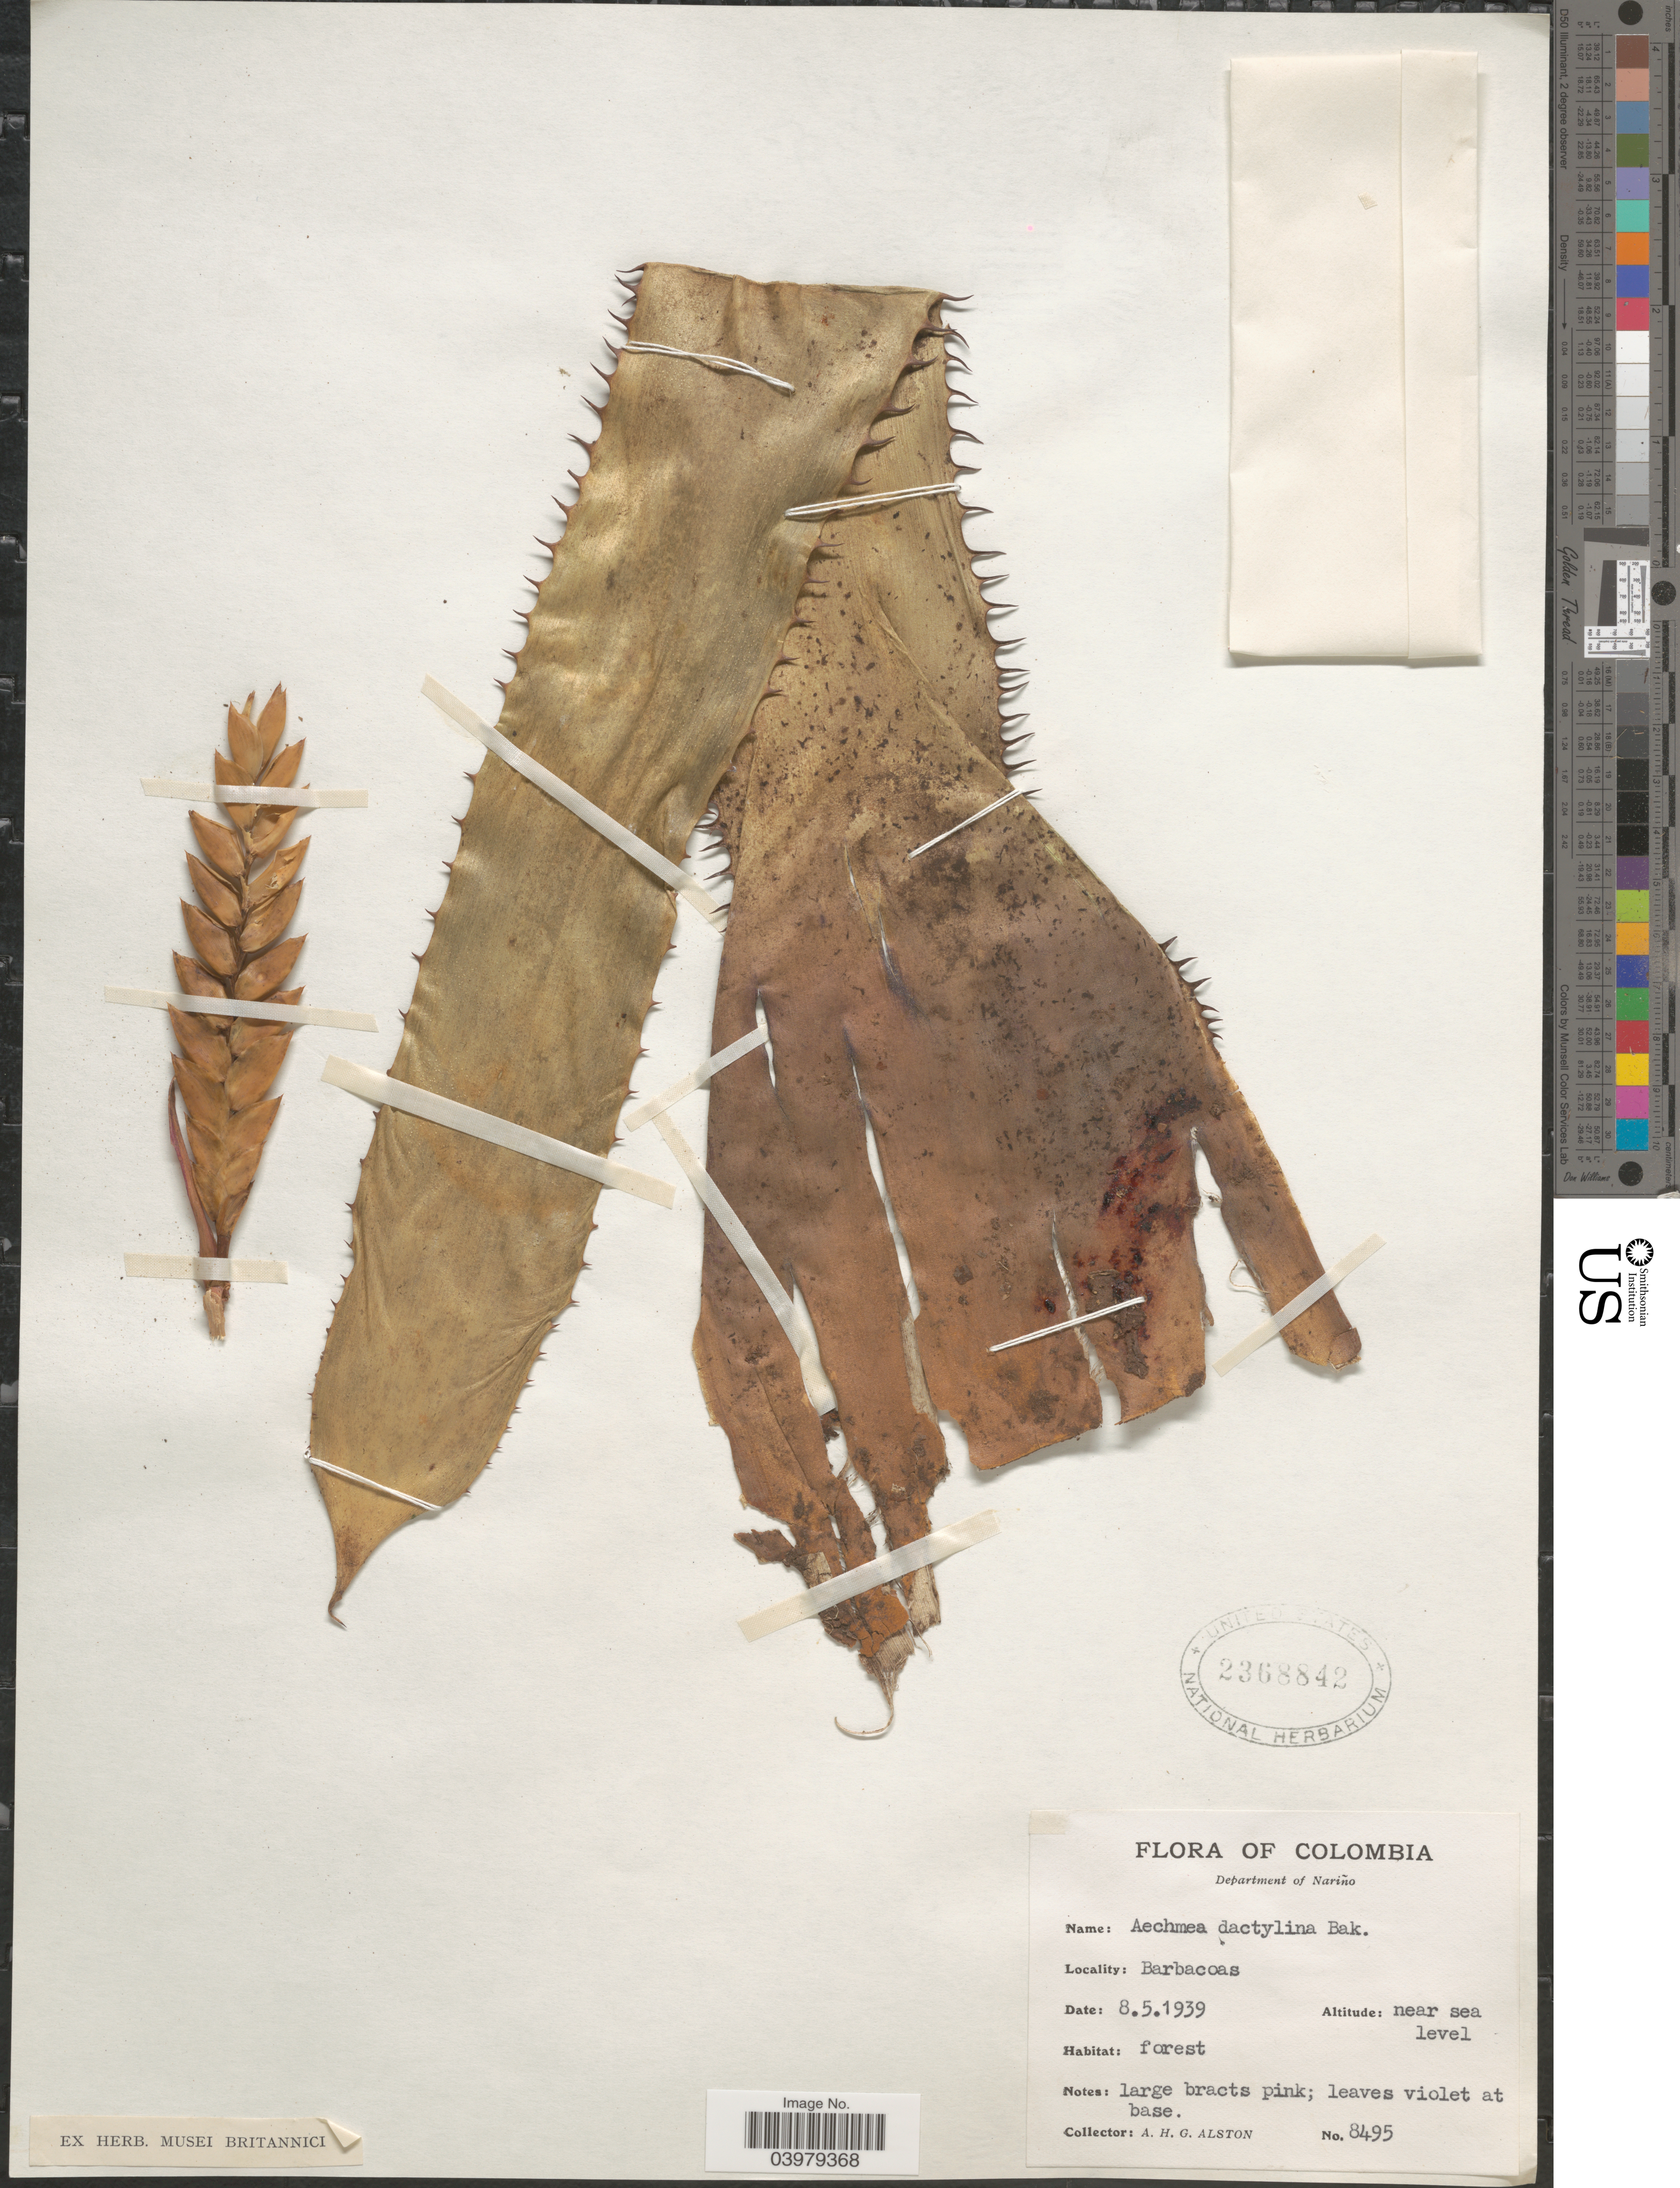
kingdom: Plantae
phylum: Tracheophyta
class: Liliopsida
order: Poales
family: Bromeliaceae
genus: Aechmea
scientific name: Aechmea dactylina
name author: Baker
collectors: A. H. Alston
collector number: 8495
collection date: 1939-05-08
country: Colombia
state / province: Nariño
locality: Department of Nariño. Barbacoas.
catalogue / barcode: US 2368842